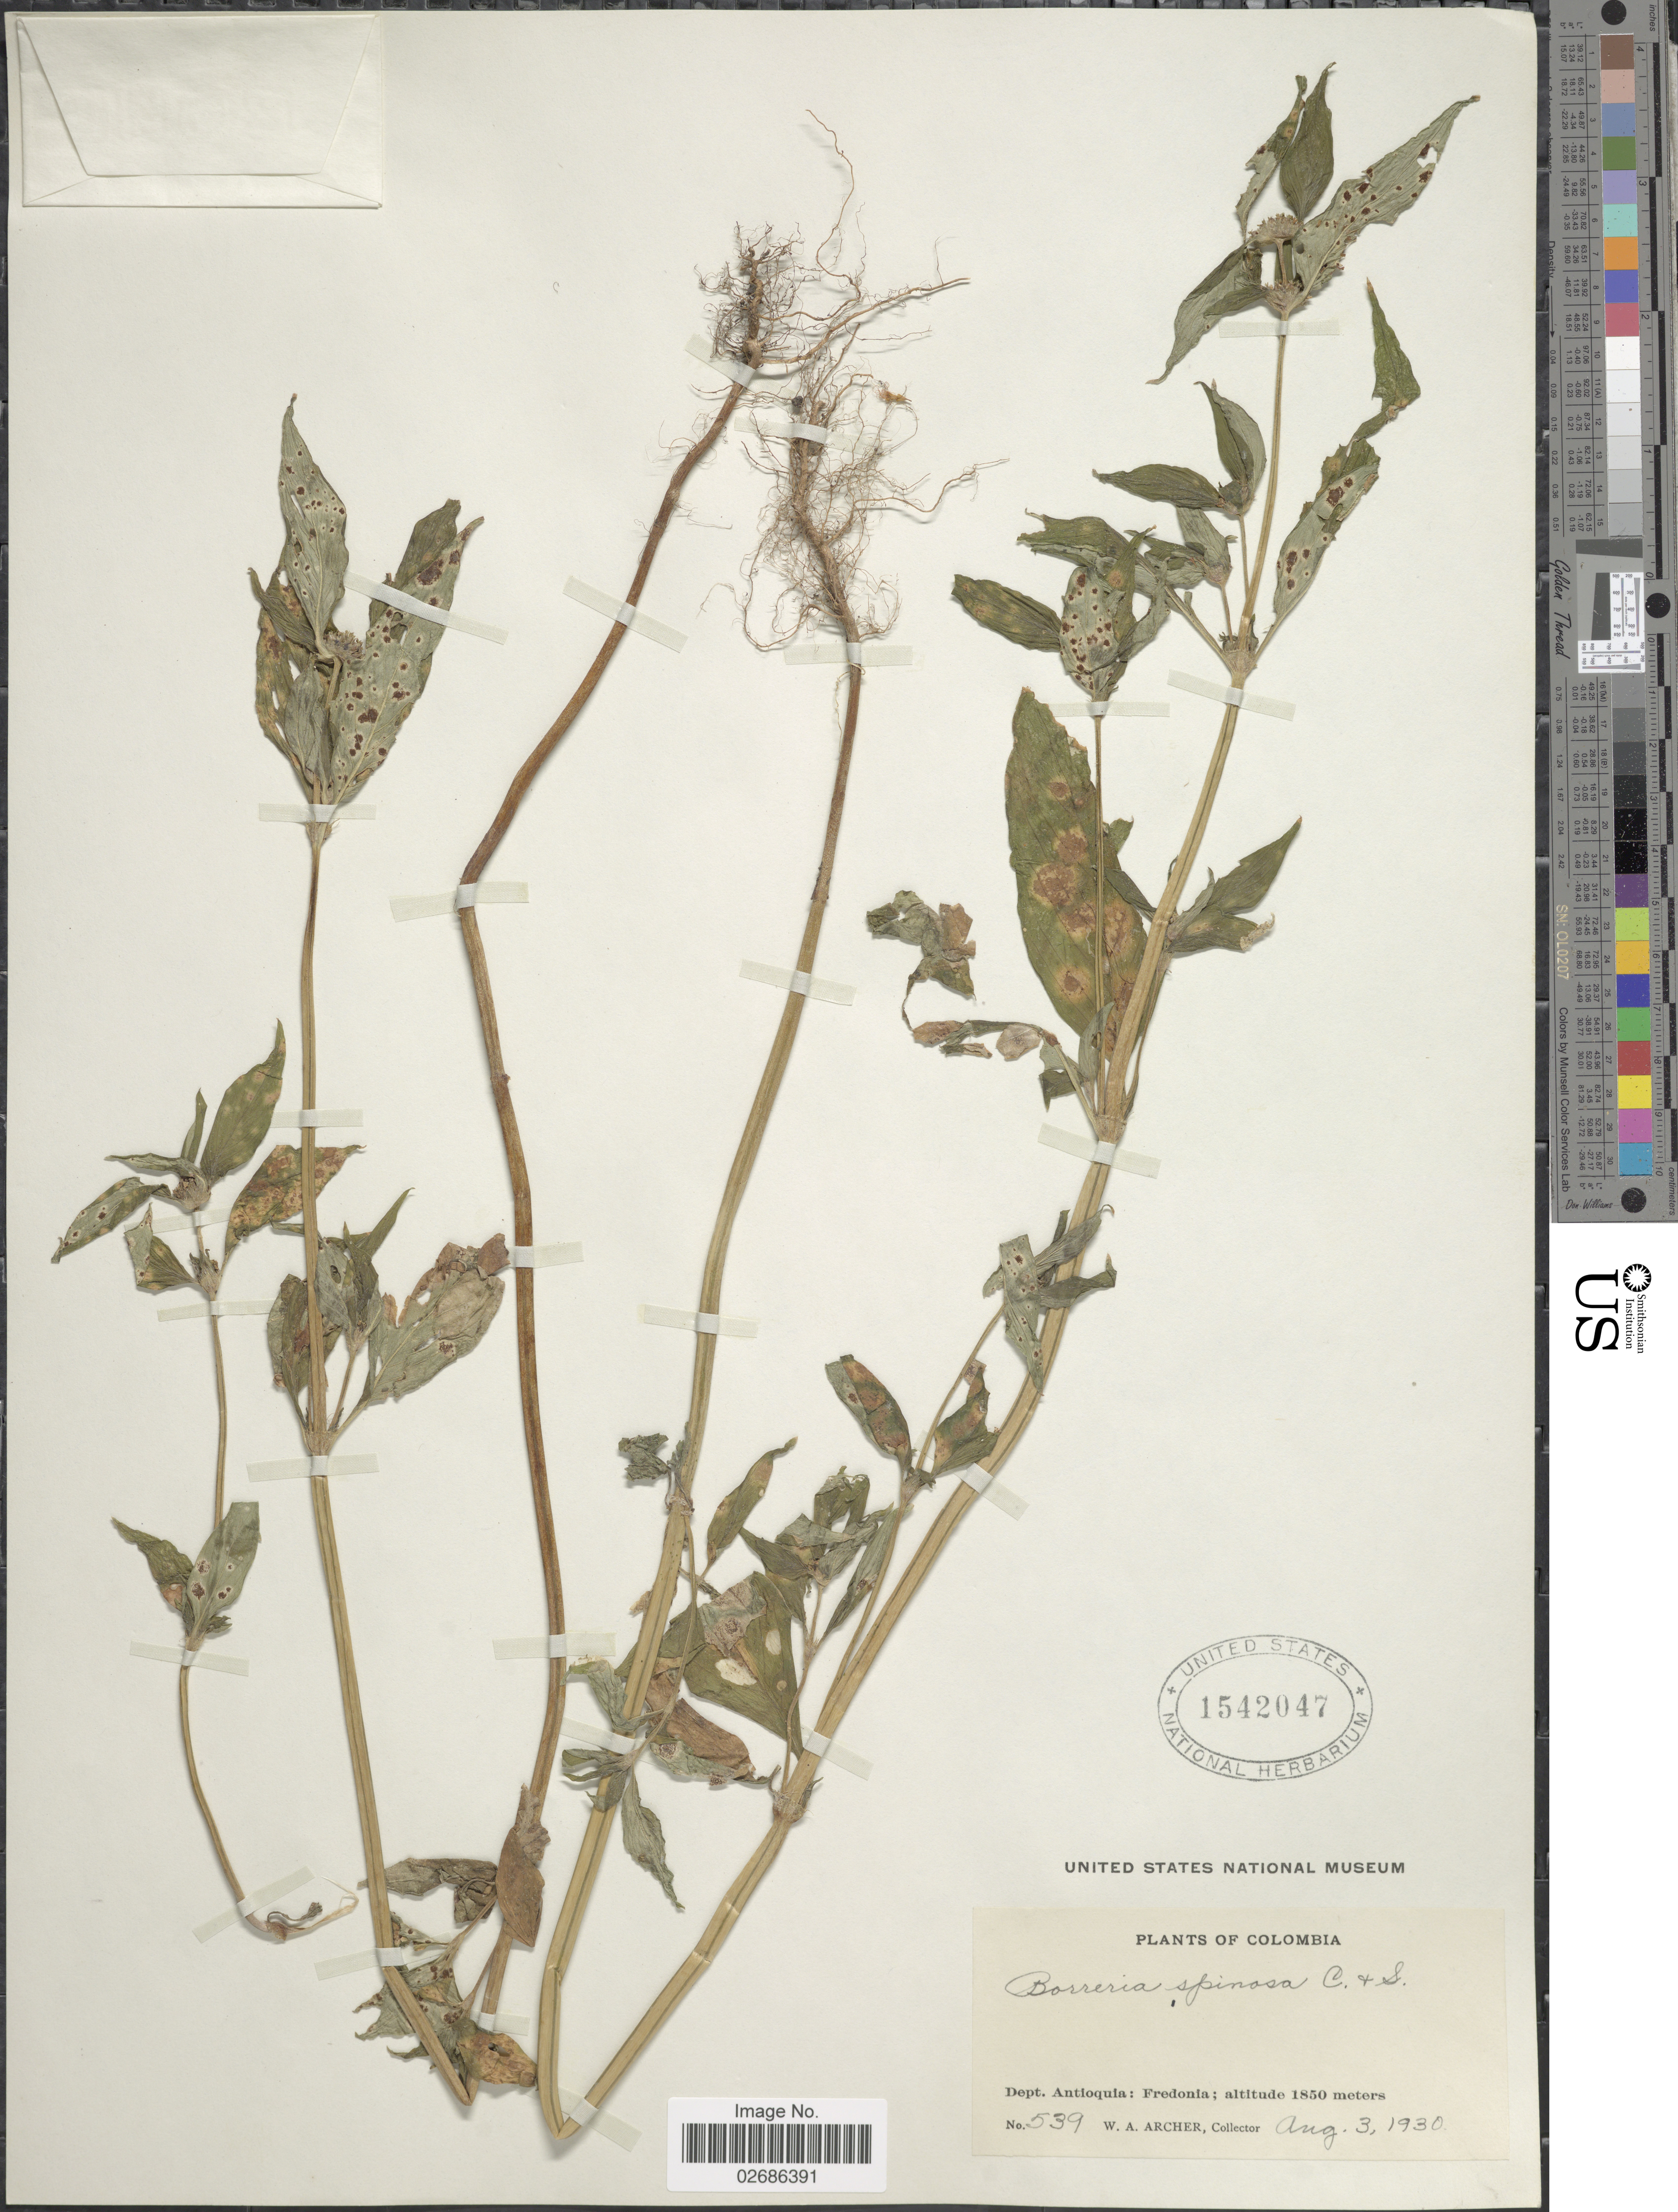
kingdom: Plantae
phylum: Tracheophyta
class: Magnoliopsida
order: Gentianales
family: Rubiaceae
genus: Borreria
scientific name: Borreria densiflora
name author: DC.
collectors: W. A. Archer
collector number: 539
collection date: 1930-08-03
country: Colombia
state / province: Antioquia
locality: Dept. Antioquia: Fredonia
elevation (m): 1850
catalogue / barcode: US 1542047